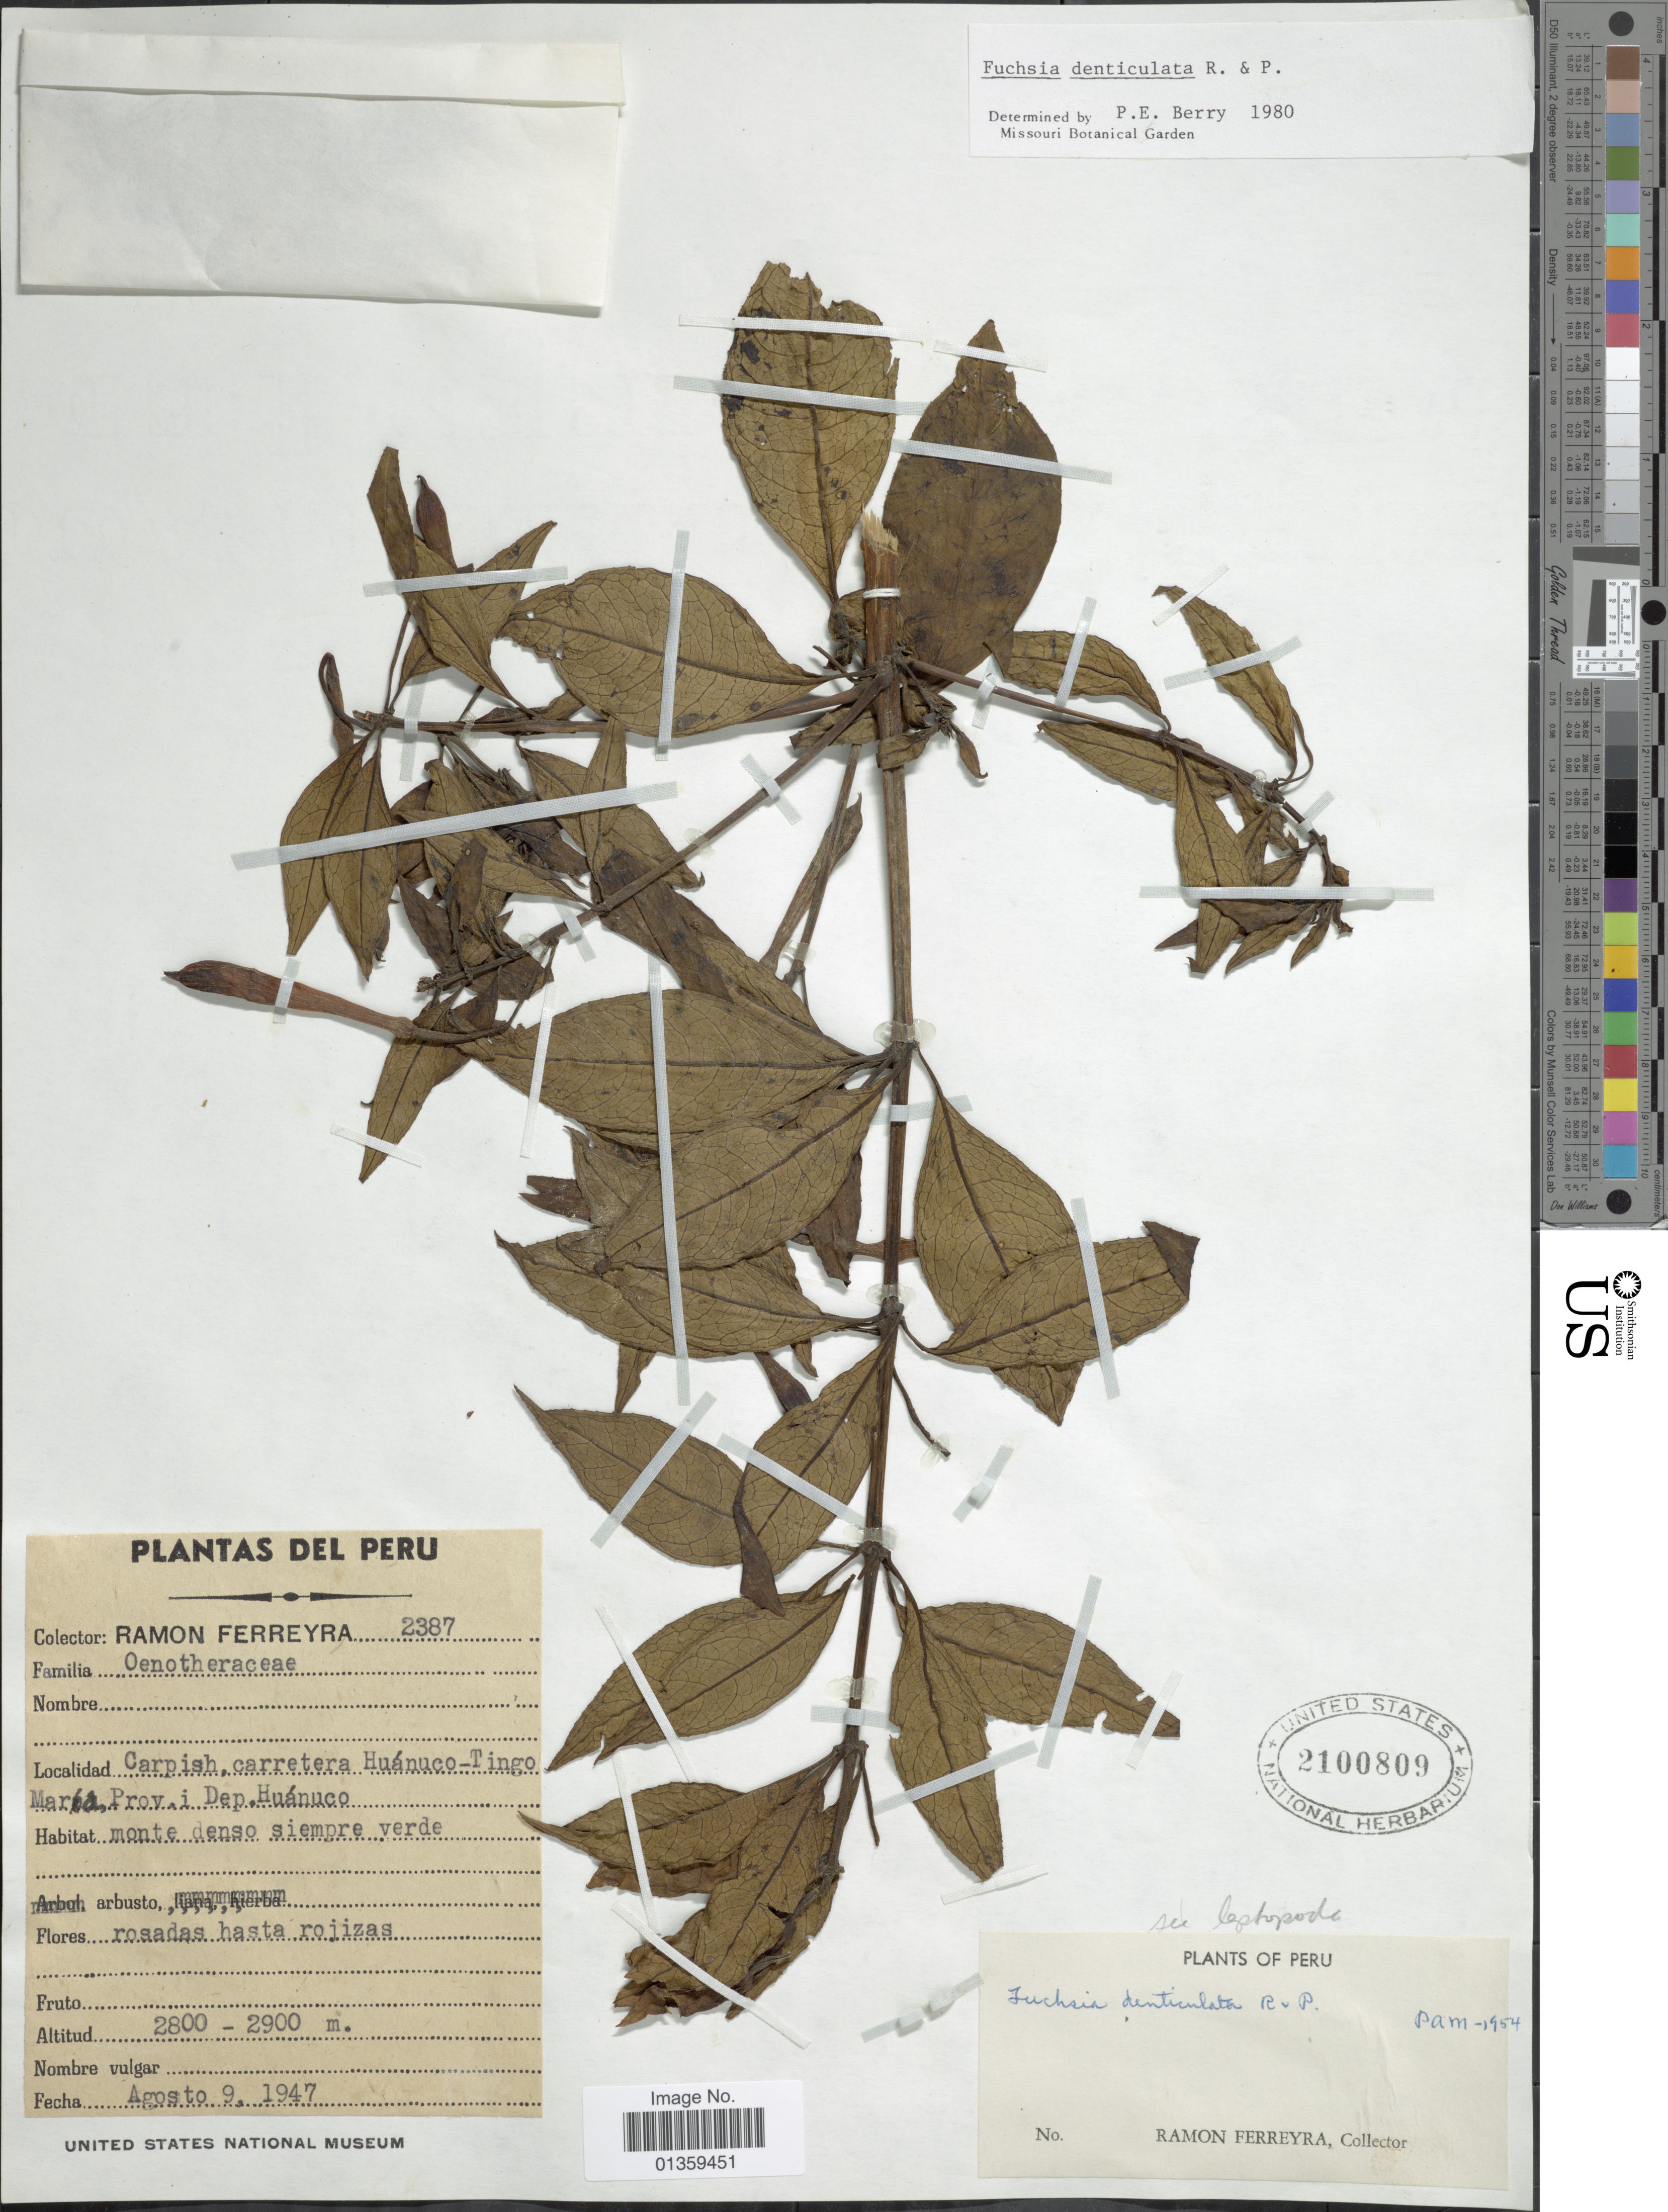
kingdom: Plantae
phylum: Tracheophyta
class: Magnoliopsida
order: Myrtales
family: Onagraceae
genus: Fuchsia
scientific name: Fuchsia denticulata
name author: Ruiz & Pav.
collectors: R. A. Ferreyra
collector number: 2387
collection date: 1947-08-09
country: Peru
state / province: Huánuco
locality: Carpish, carretera Huánuco - Tingo María, Prov. i Dep. Huánuco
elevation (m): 2800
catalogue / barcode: US 2100809